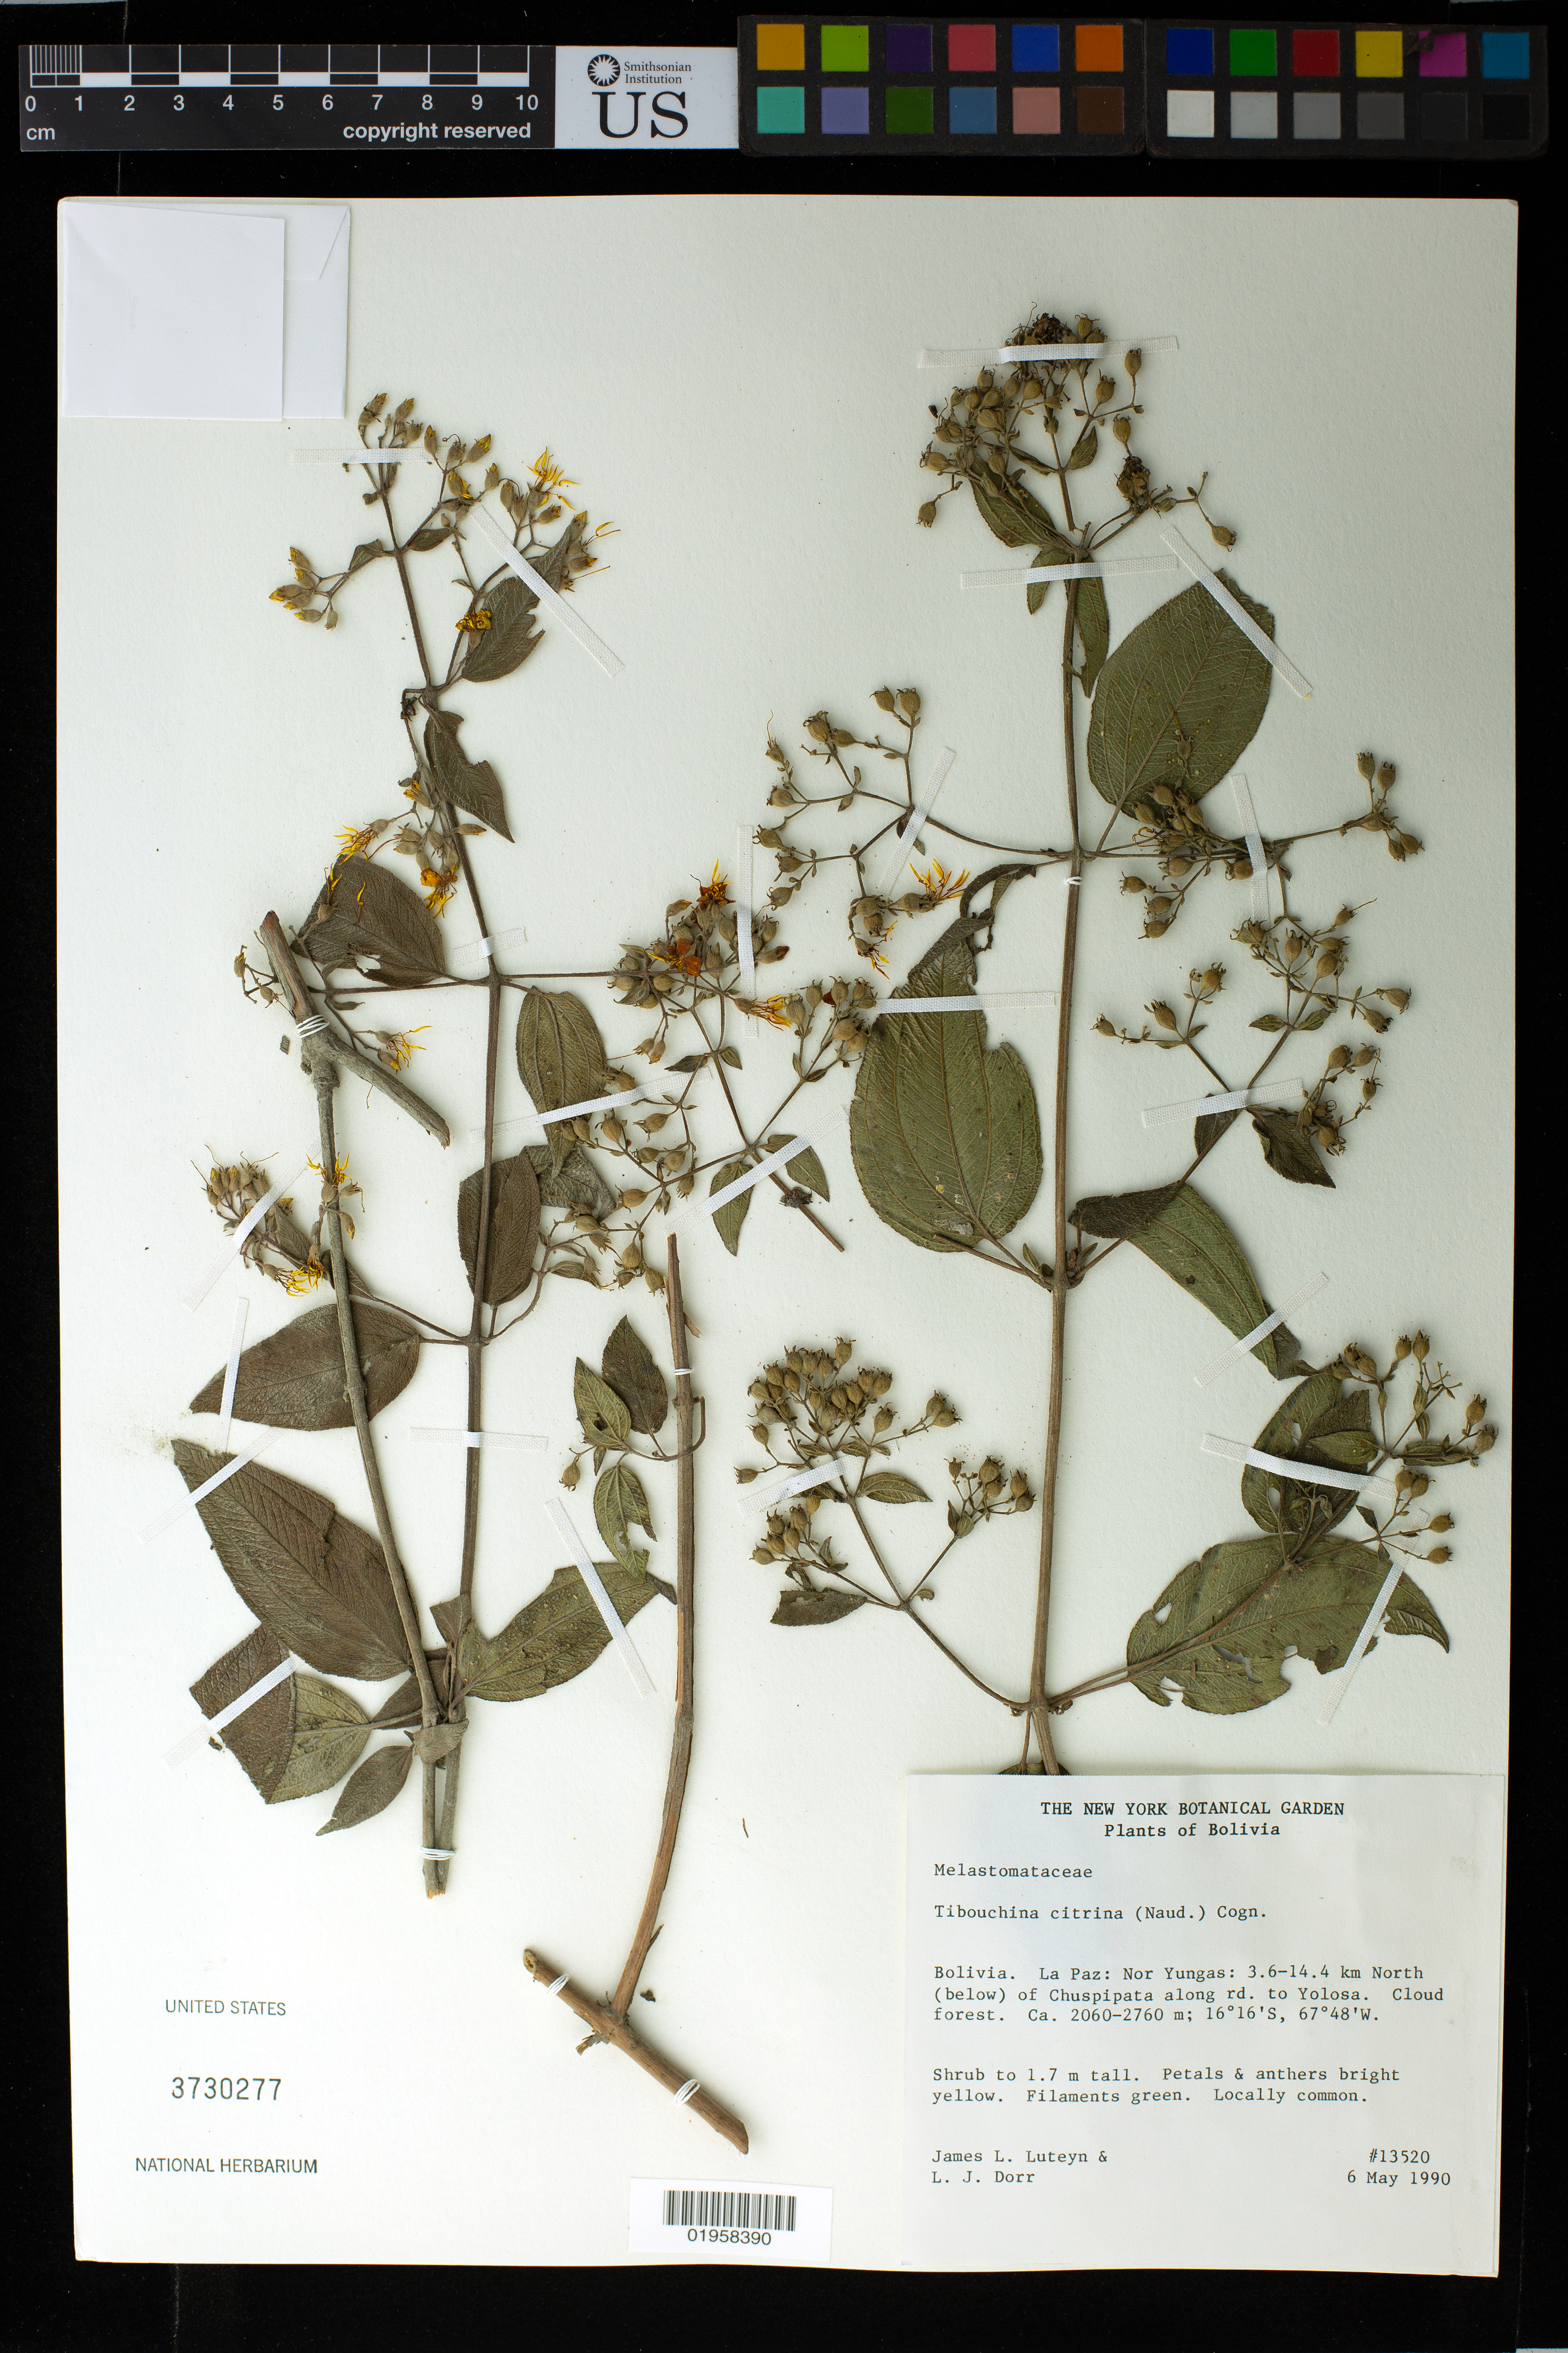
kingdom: Plantae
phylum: Tracheophyta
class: Magnoliopsida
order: Myrtales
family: Melastomataceae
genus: Chaetogastra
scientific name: Chaetogastra citrina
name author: (Naudin) P.J.F. Guim. & Michelang.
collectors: J. L. Luteyn & L. J. Dorr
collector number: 13520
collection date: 1990-05-06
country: Bolivia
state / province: La Paz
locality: Nor Yungas; 3.6-14.4 km N (below) of Chuspipata along rd. to Yolosa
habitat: Cloud forest, locally common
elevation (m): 2060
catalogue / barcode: US 3730277